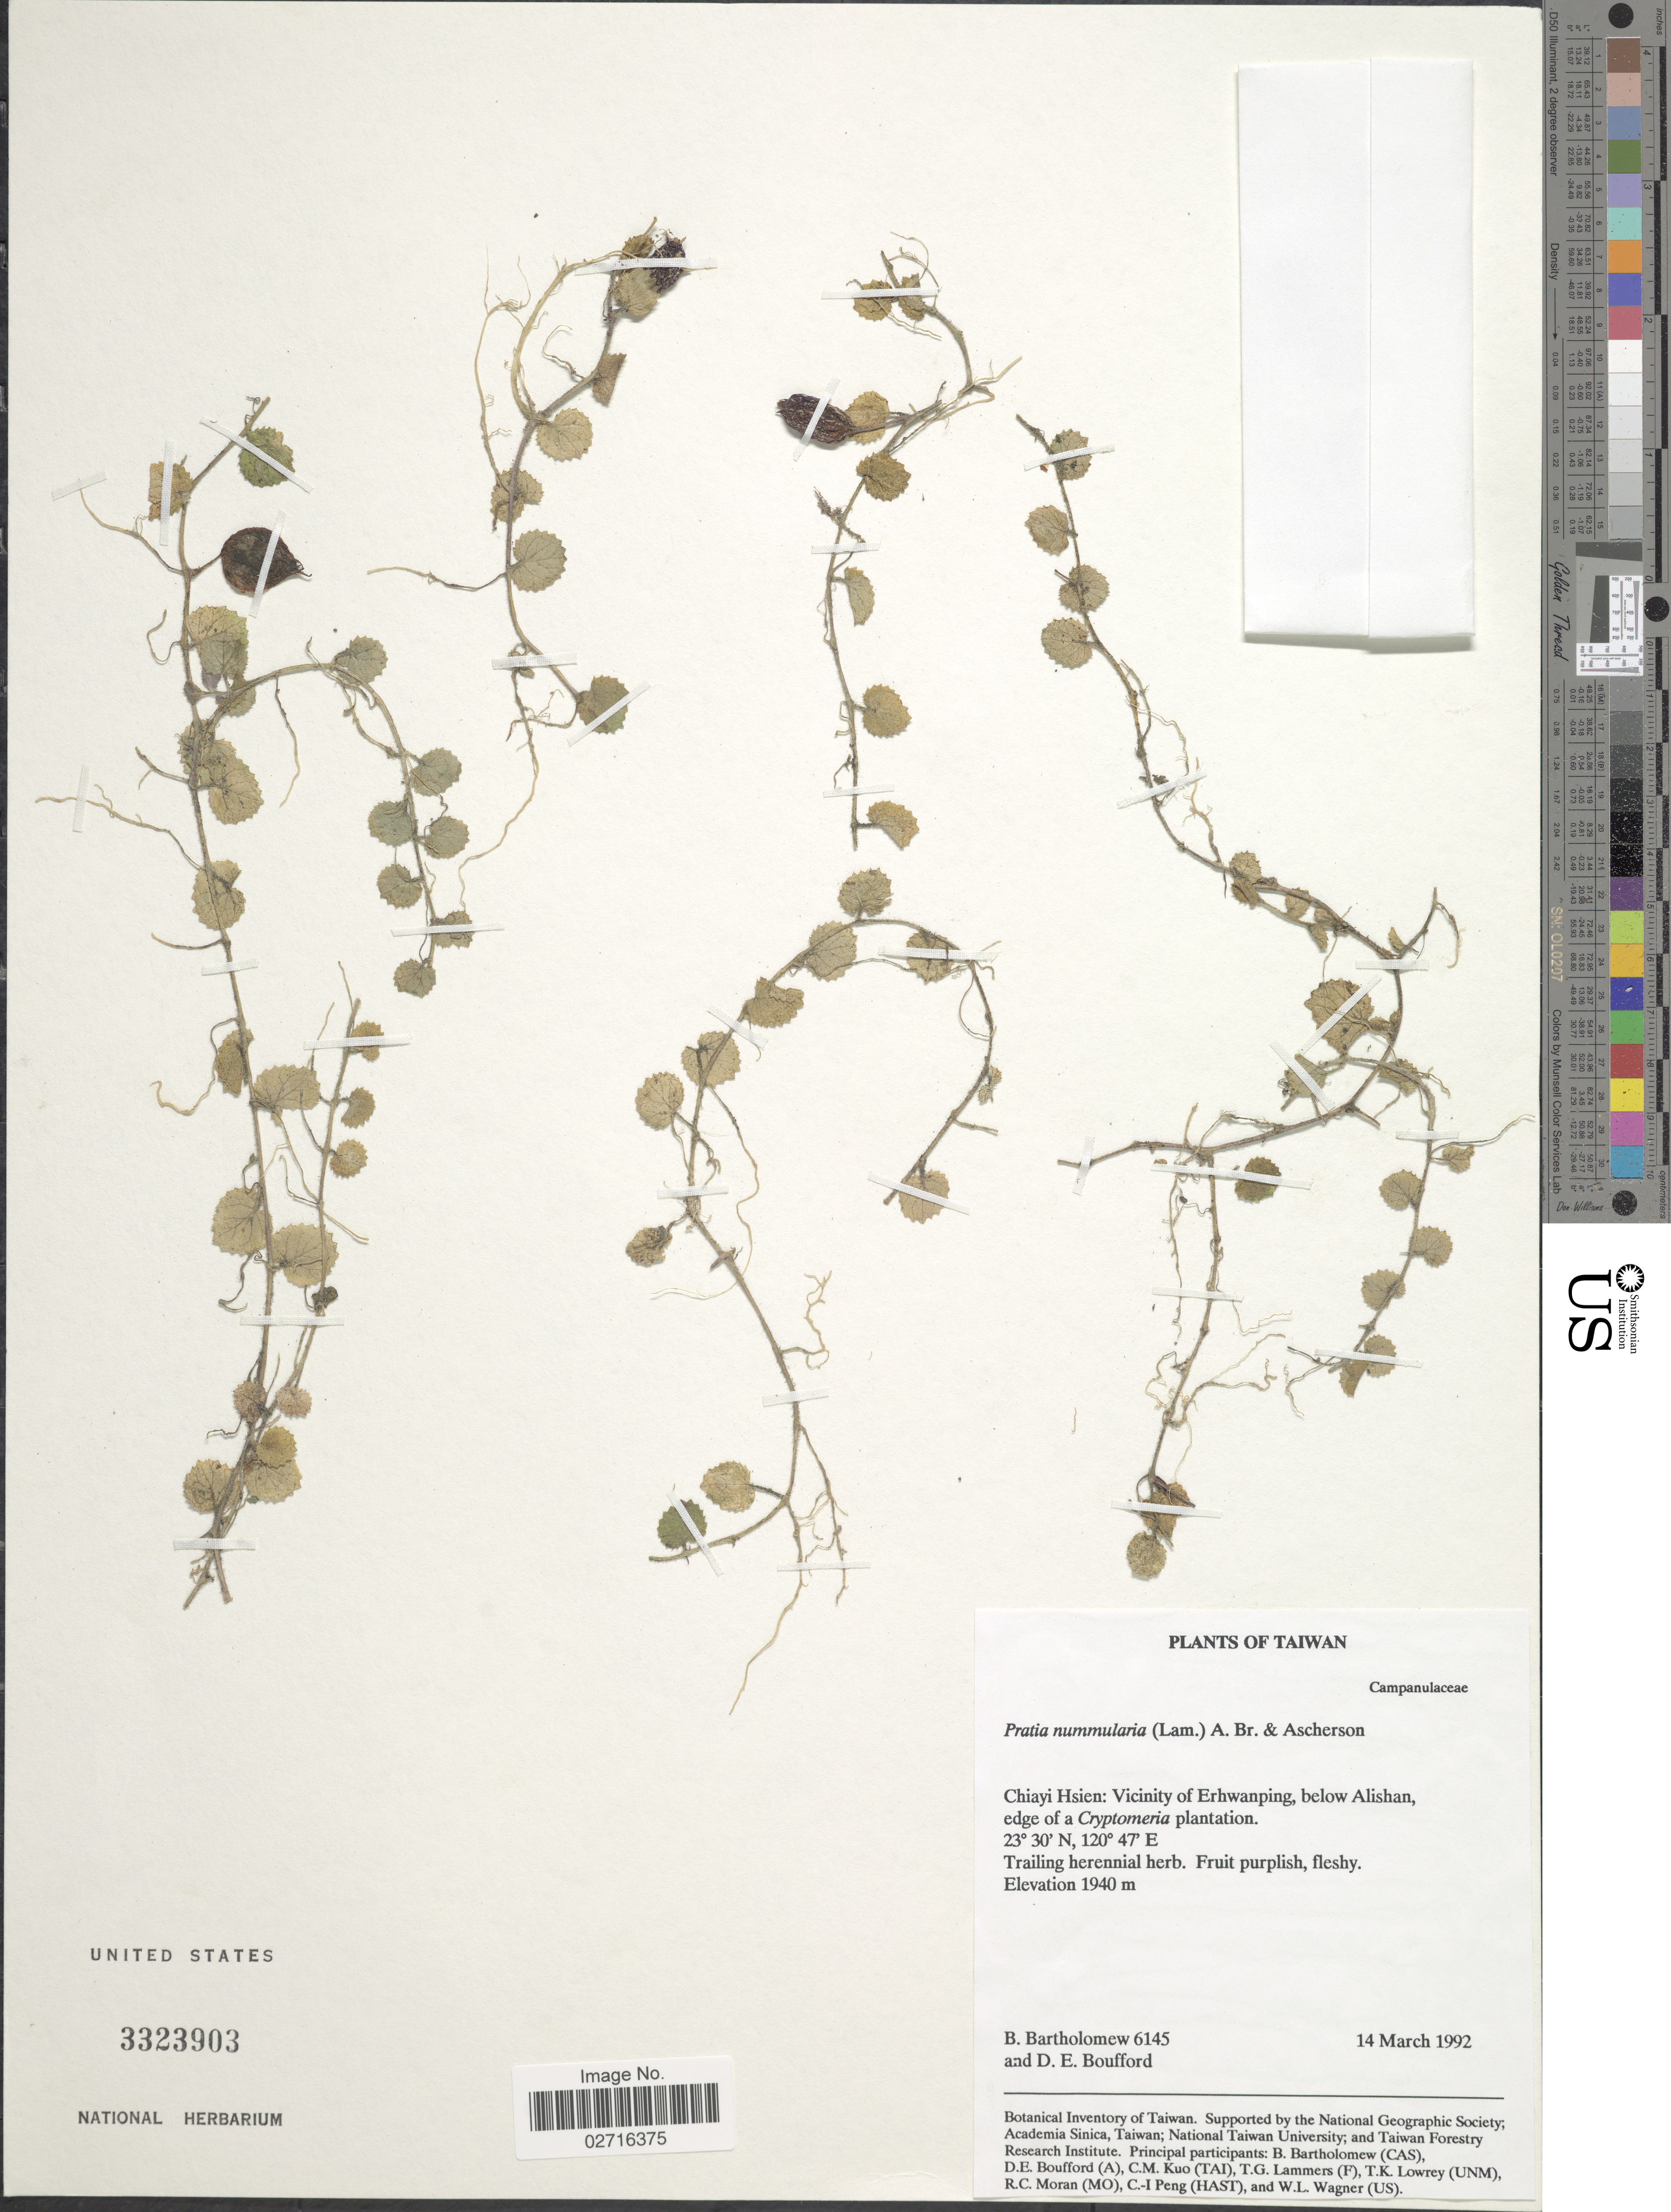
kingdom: Plantae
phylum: Tracheophyta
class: Magnoliopsida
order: Asterales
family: Campanulaceae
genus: Pratia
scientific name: Pratia nummularia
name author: (Lam.) A. Braun & Asch.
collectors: B. Bartholomew & D. E. Boufford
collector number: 6145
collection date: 1992-03-14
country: Taiwan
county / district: Chiayi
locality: Chiayi Hsien: Vicinity of Erhwanping, below Alishan, edge of a Cryptomeria plantation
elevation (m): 1940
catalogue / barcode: US 3323903